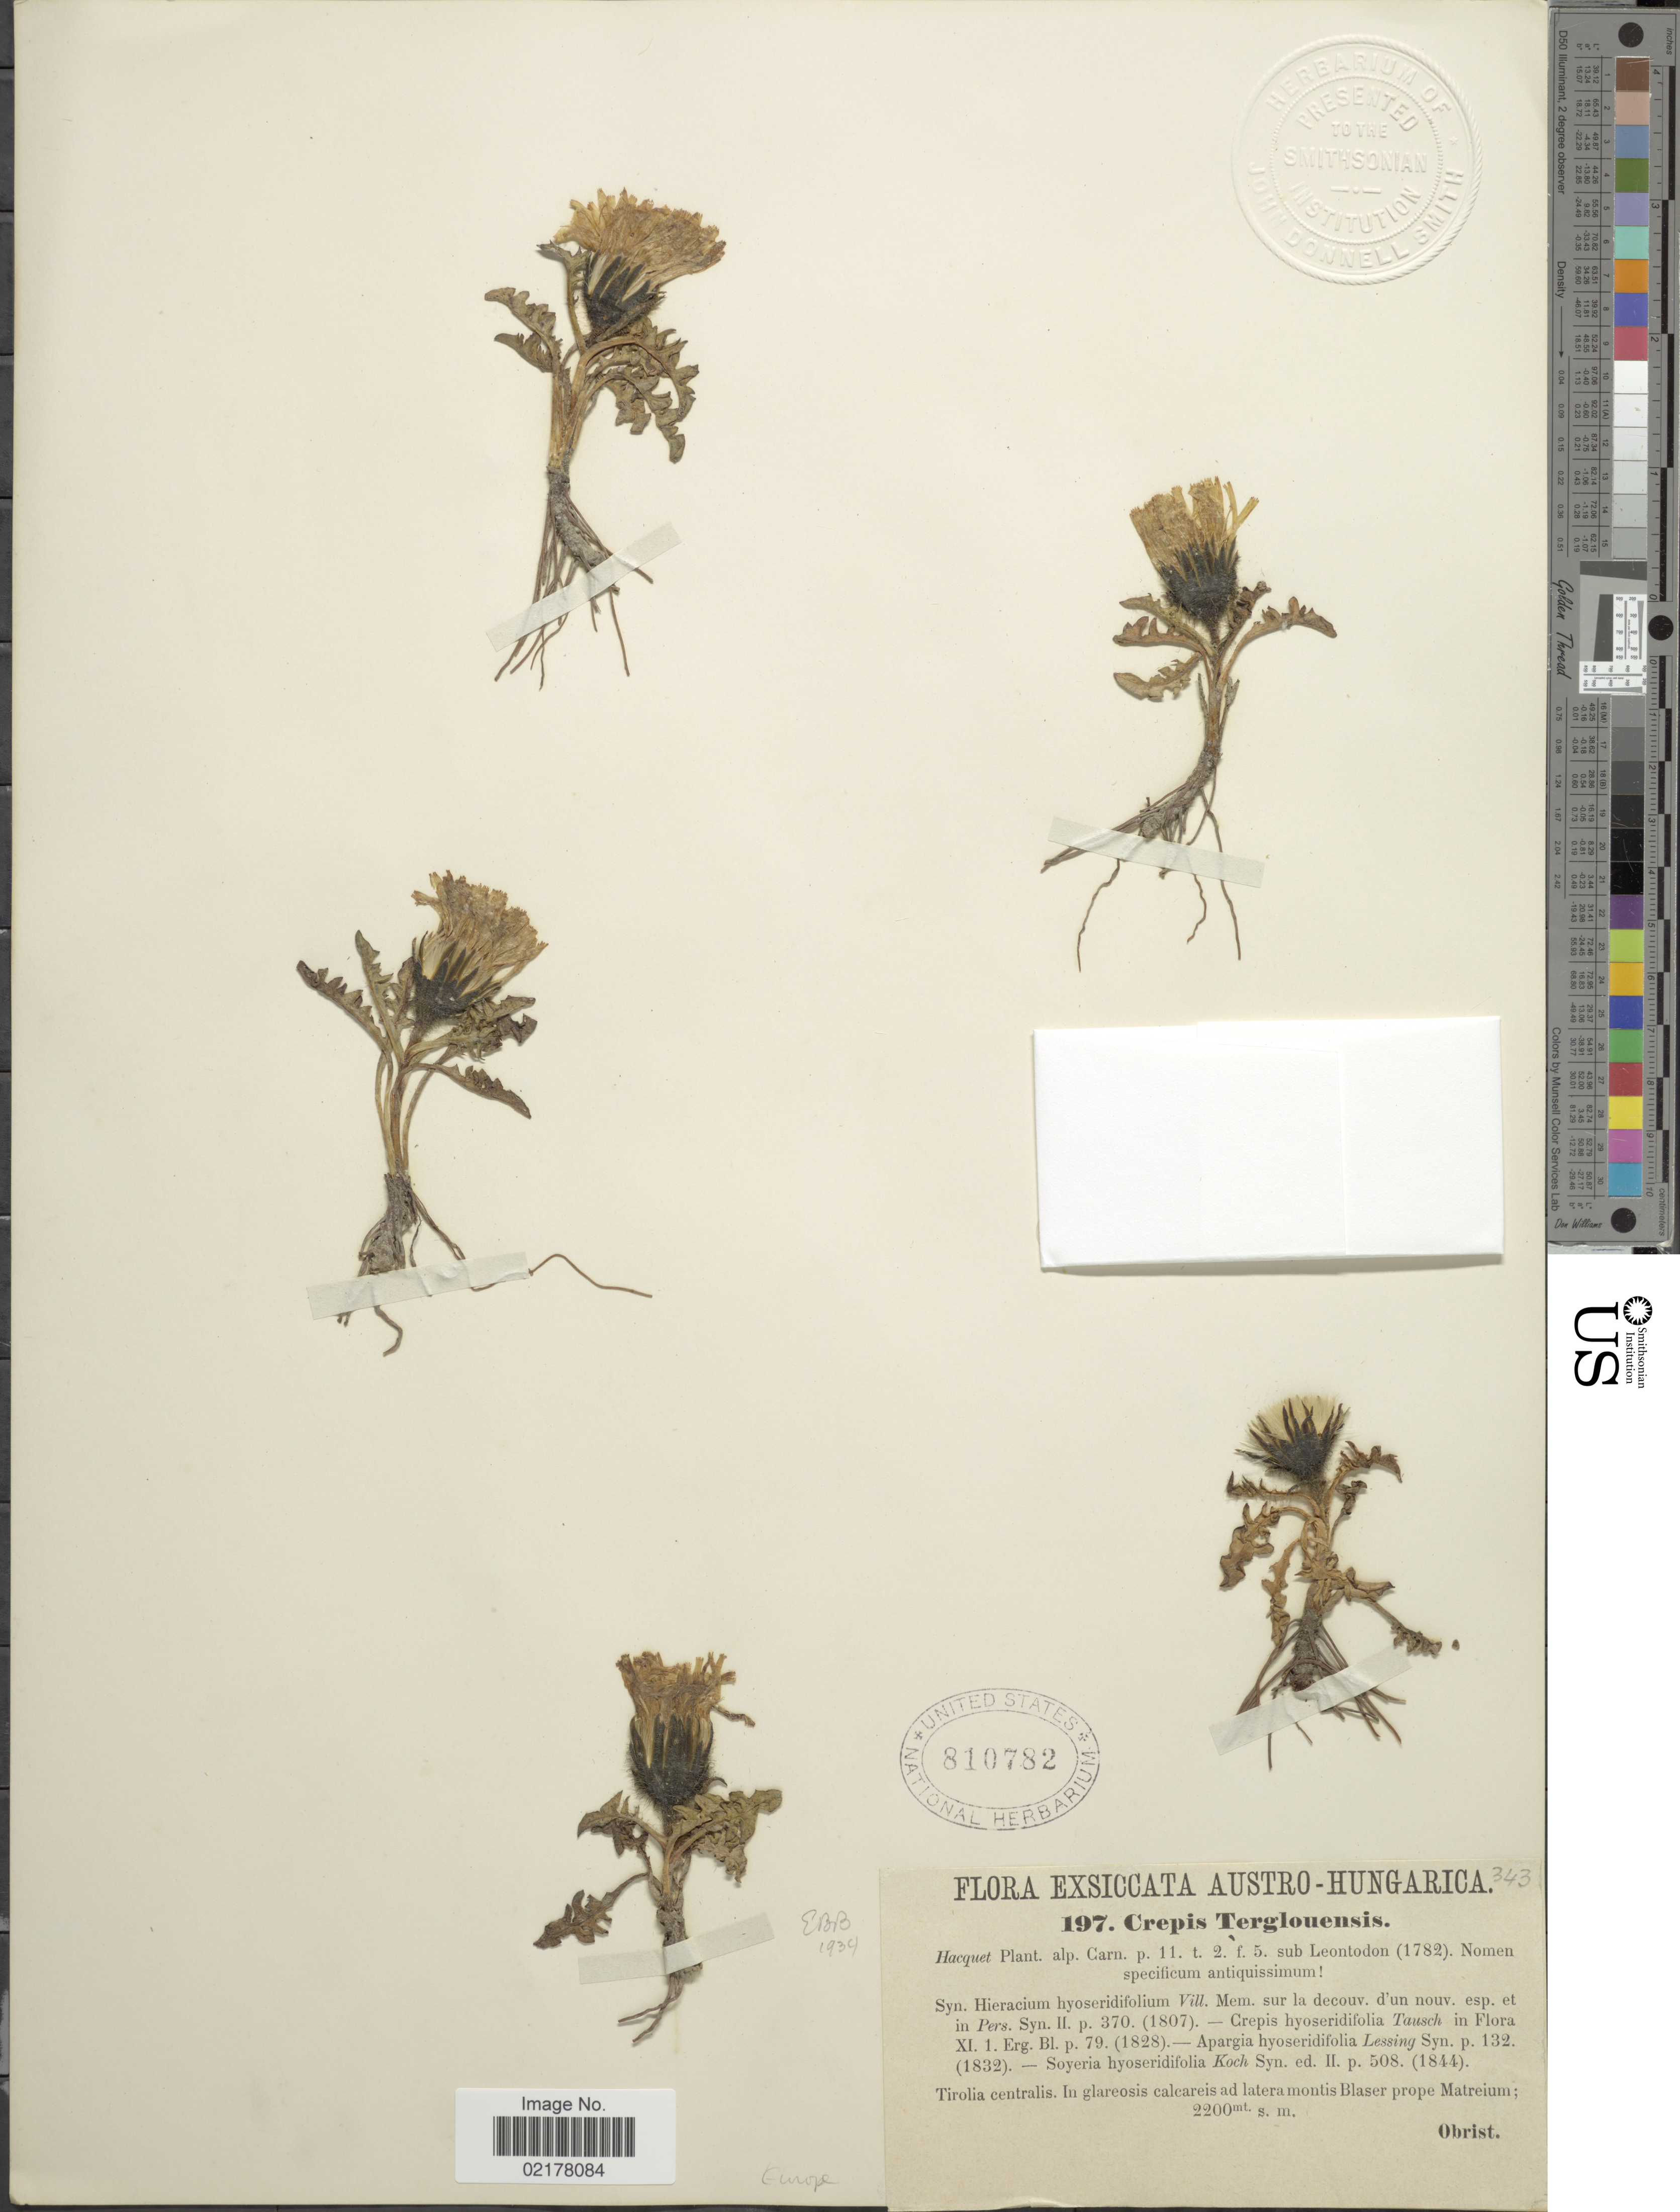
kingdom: Plantae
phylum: Tracheophyta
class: Magnoliopsida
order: Asterales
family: Asteraceae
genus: Crepis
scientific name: Crepis terglouensis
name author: (Hacq.) A. Kern.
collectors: -. Obrist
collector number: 197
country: Austria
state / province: Tirol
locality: Austro-Hungarica. Tirolia centralis. montis Blaser prope Matreium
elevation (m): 2200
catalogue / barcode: US 810782